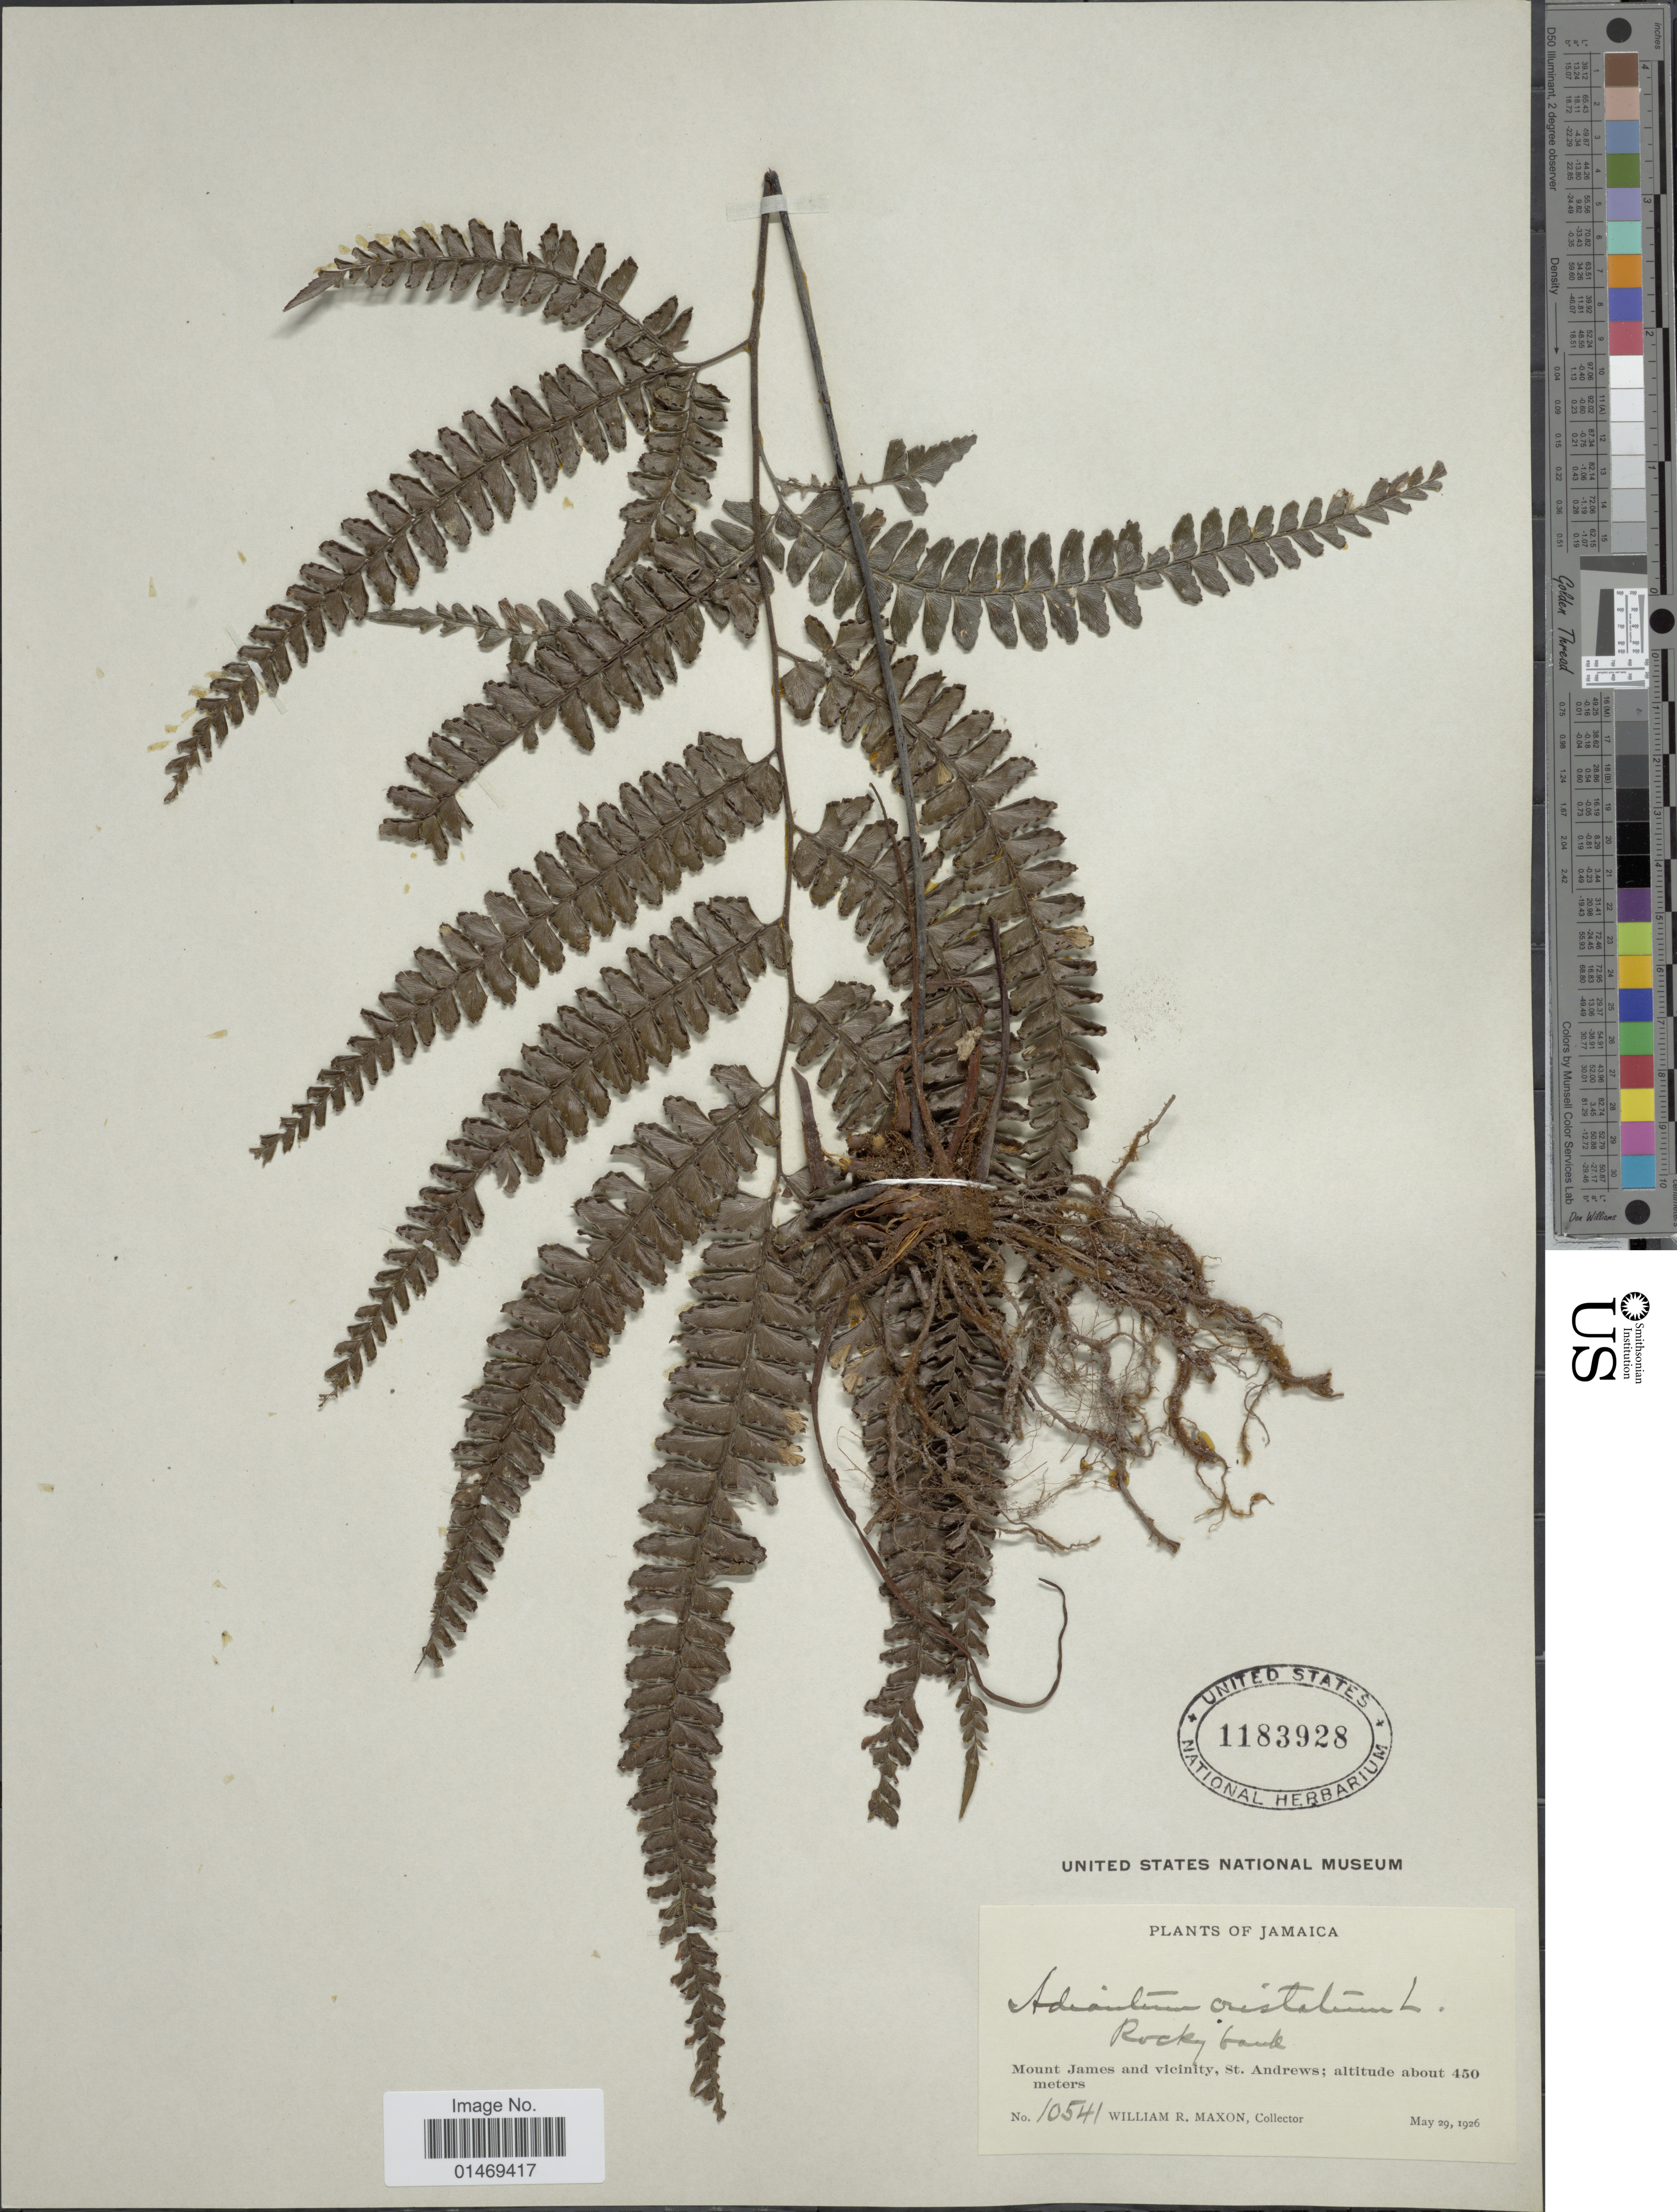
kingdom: Plantae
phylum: Tracheophyta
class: Polypodiopsida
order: Polypodiales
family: Pteridaceae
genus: Adiantum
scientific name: Adiantum pyramidale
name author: (L.) Willd.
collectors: W. R. Maxon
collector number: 10541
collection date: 1926-05-29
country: Jamaica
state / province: Saint Andrew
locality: Mount James and vicinity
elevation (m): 450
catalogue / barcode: US 1183928